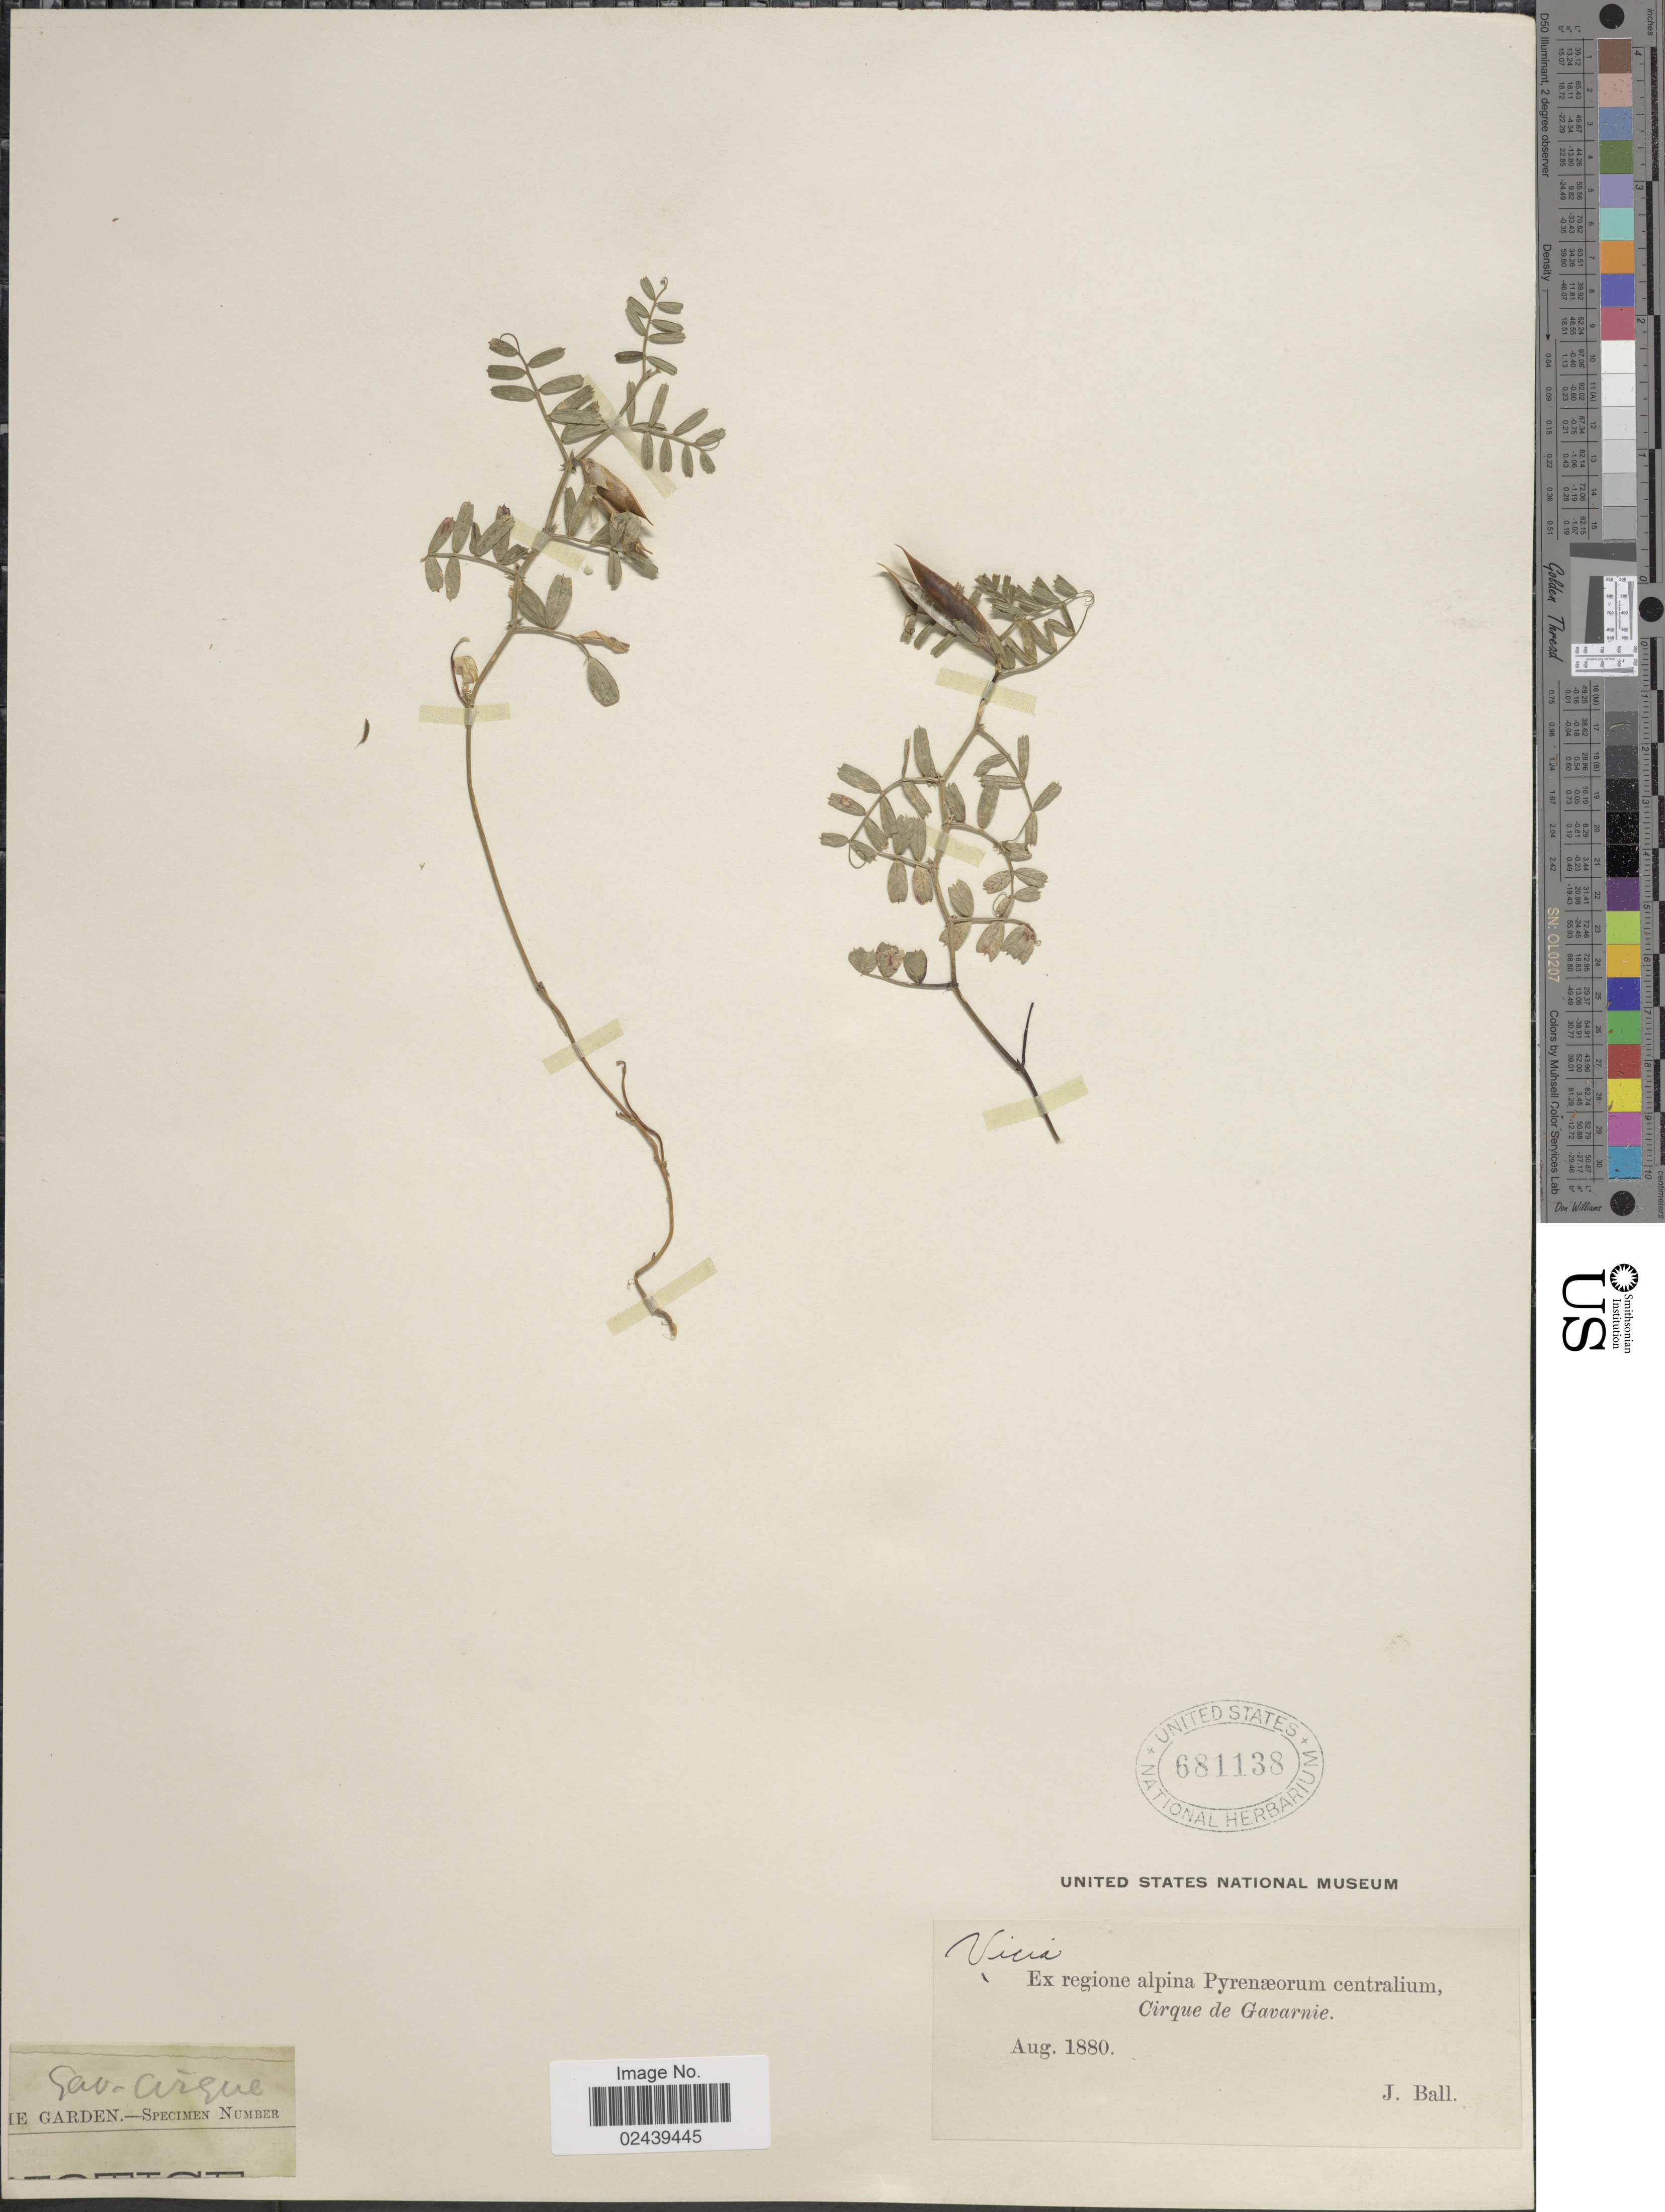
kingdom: Plantae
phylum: Tracheophyta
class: Magnoliopsida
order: Fabales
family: Fabaceae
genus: Vicia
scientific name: Vicia sp.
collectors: J. Ball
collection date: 1880-08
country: France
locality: Ex regione alpina Pyrenaeorum centralium, Cirque de Gavarnie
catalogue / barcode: US 681138